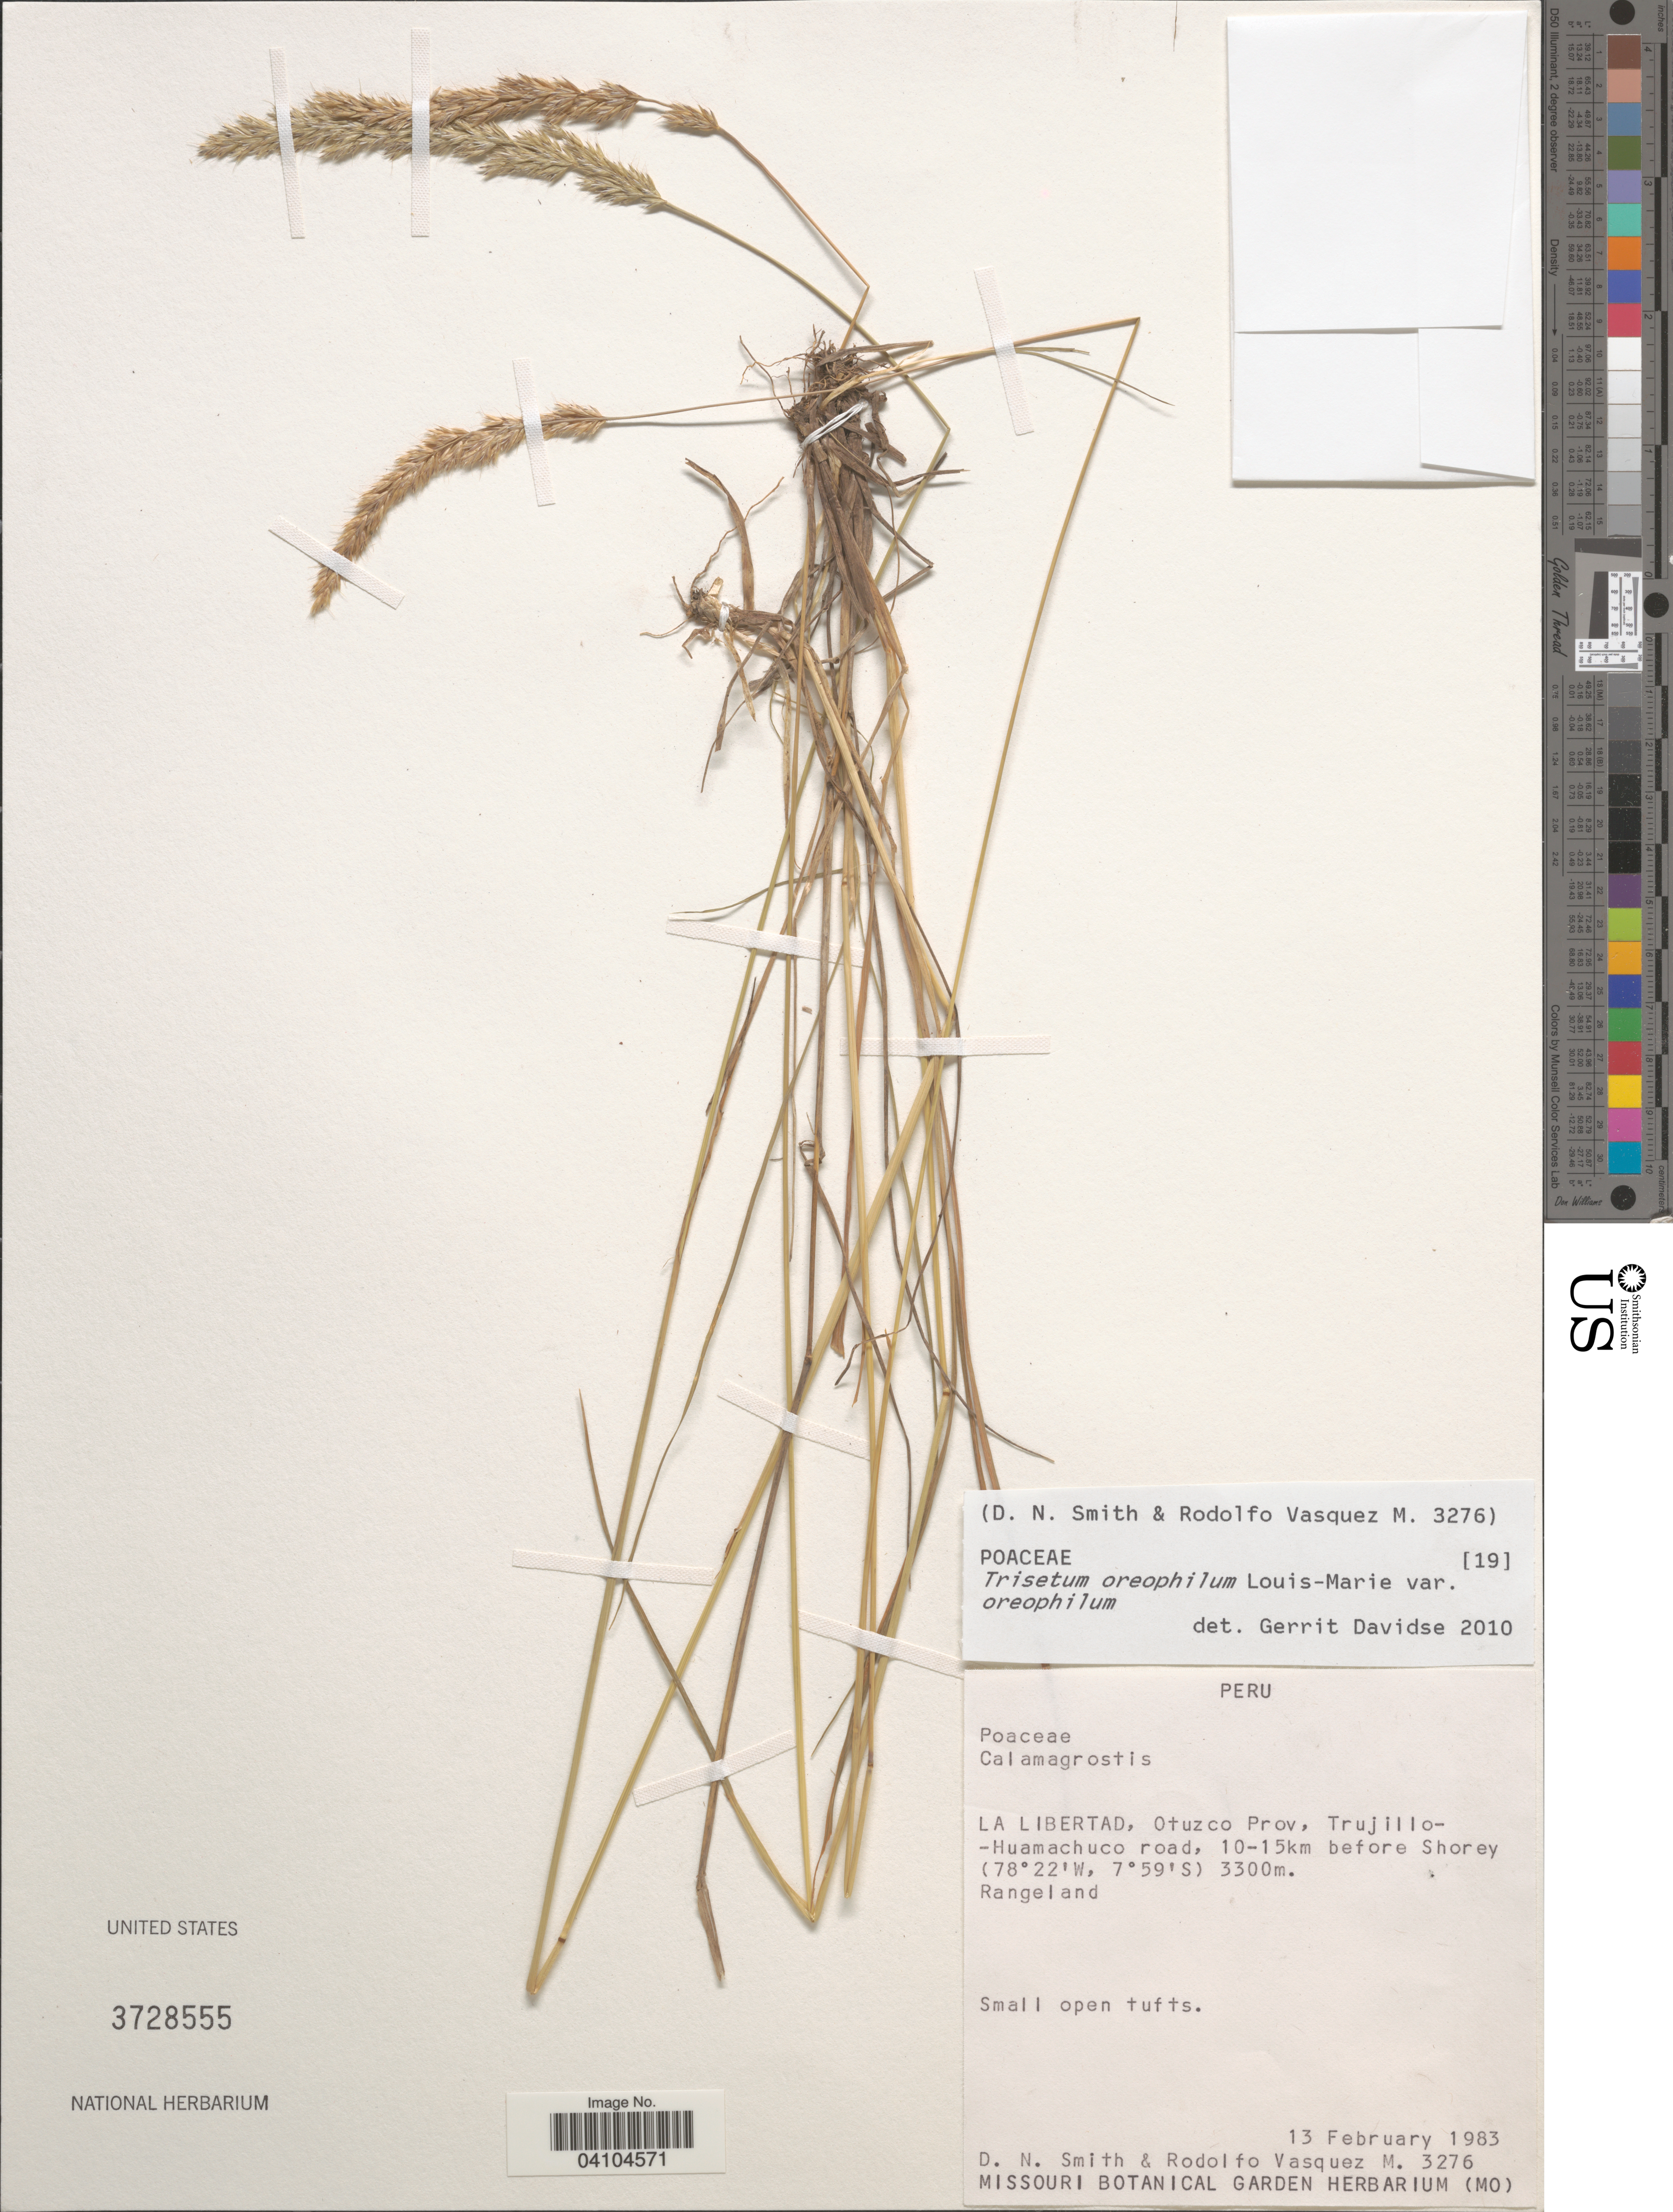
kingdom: Plantae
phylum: Tracheophyta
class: Liliopsida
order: Poales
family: Poaceae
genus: Koeleria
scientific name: Koeleria oreophila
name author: (Louis-Marie) Barberá et al.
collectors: D. Smith & R. Vásquez M.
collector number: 3276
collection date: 1983-02-13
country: Peru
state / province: La Libertad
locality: Otuzco Prov. Trujillo--Huamachuco road, 10-15km before Shorey. Rangeland.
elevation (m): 3300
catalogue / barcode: US 3728555